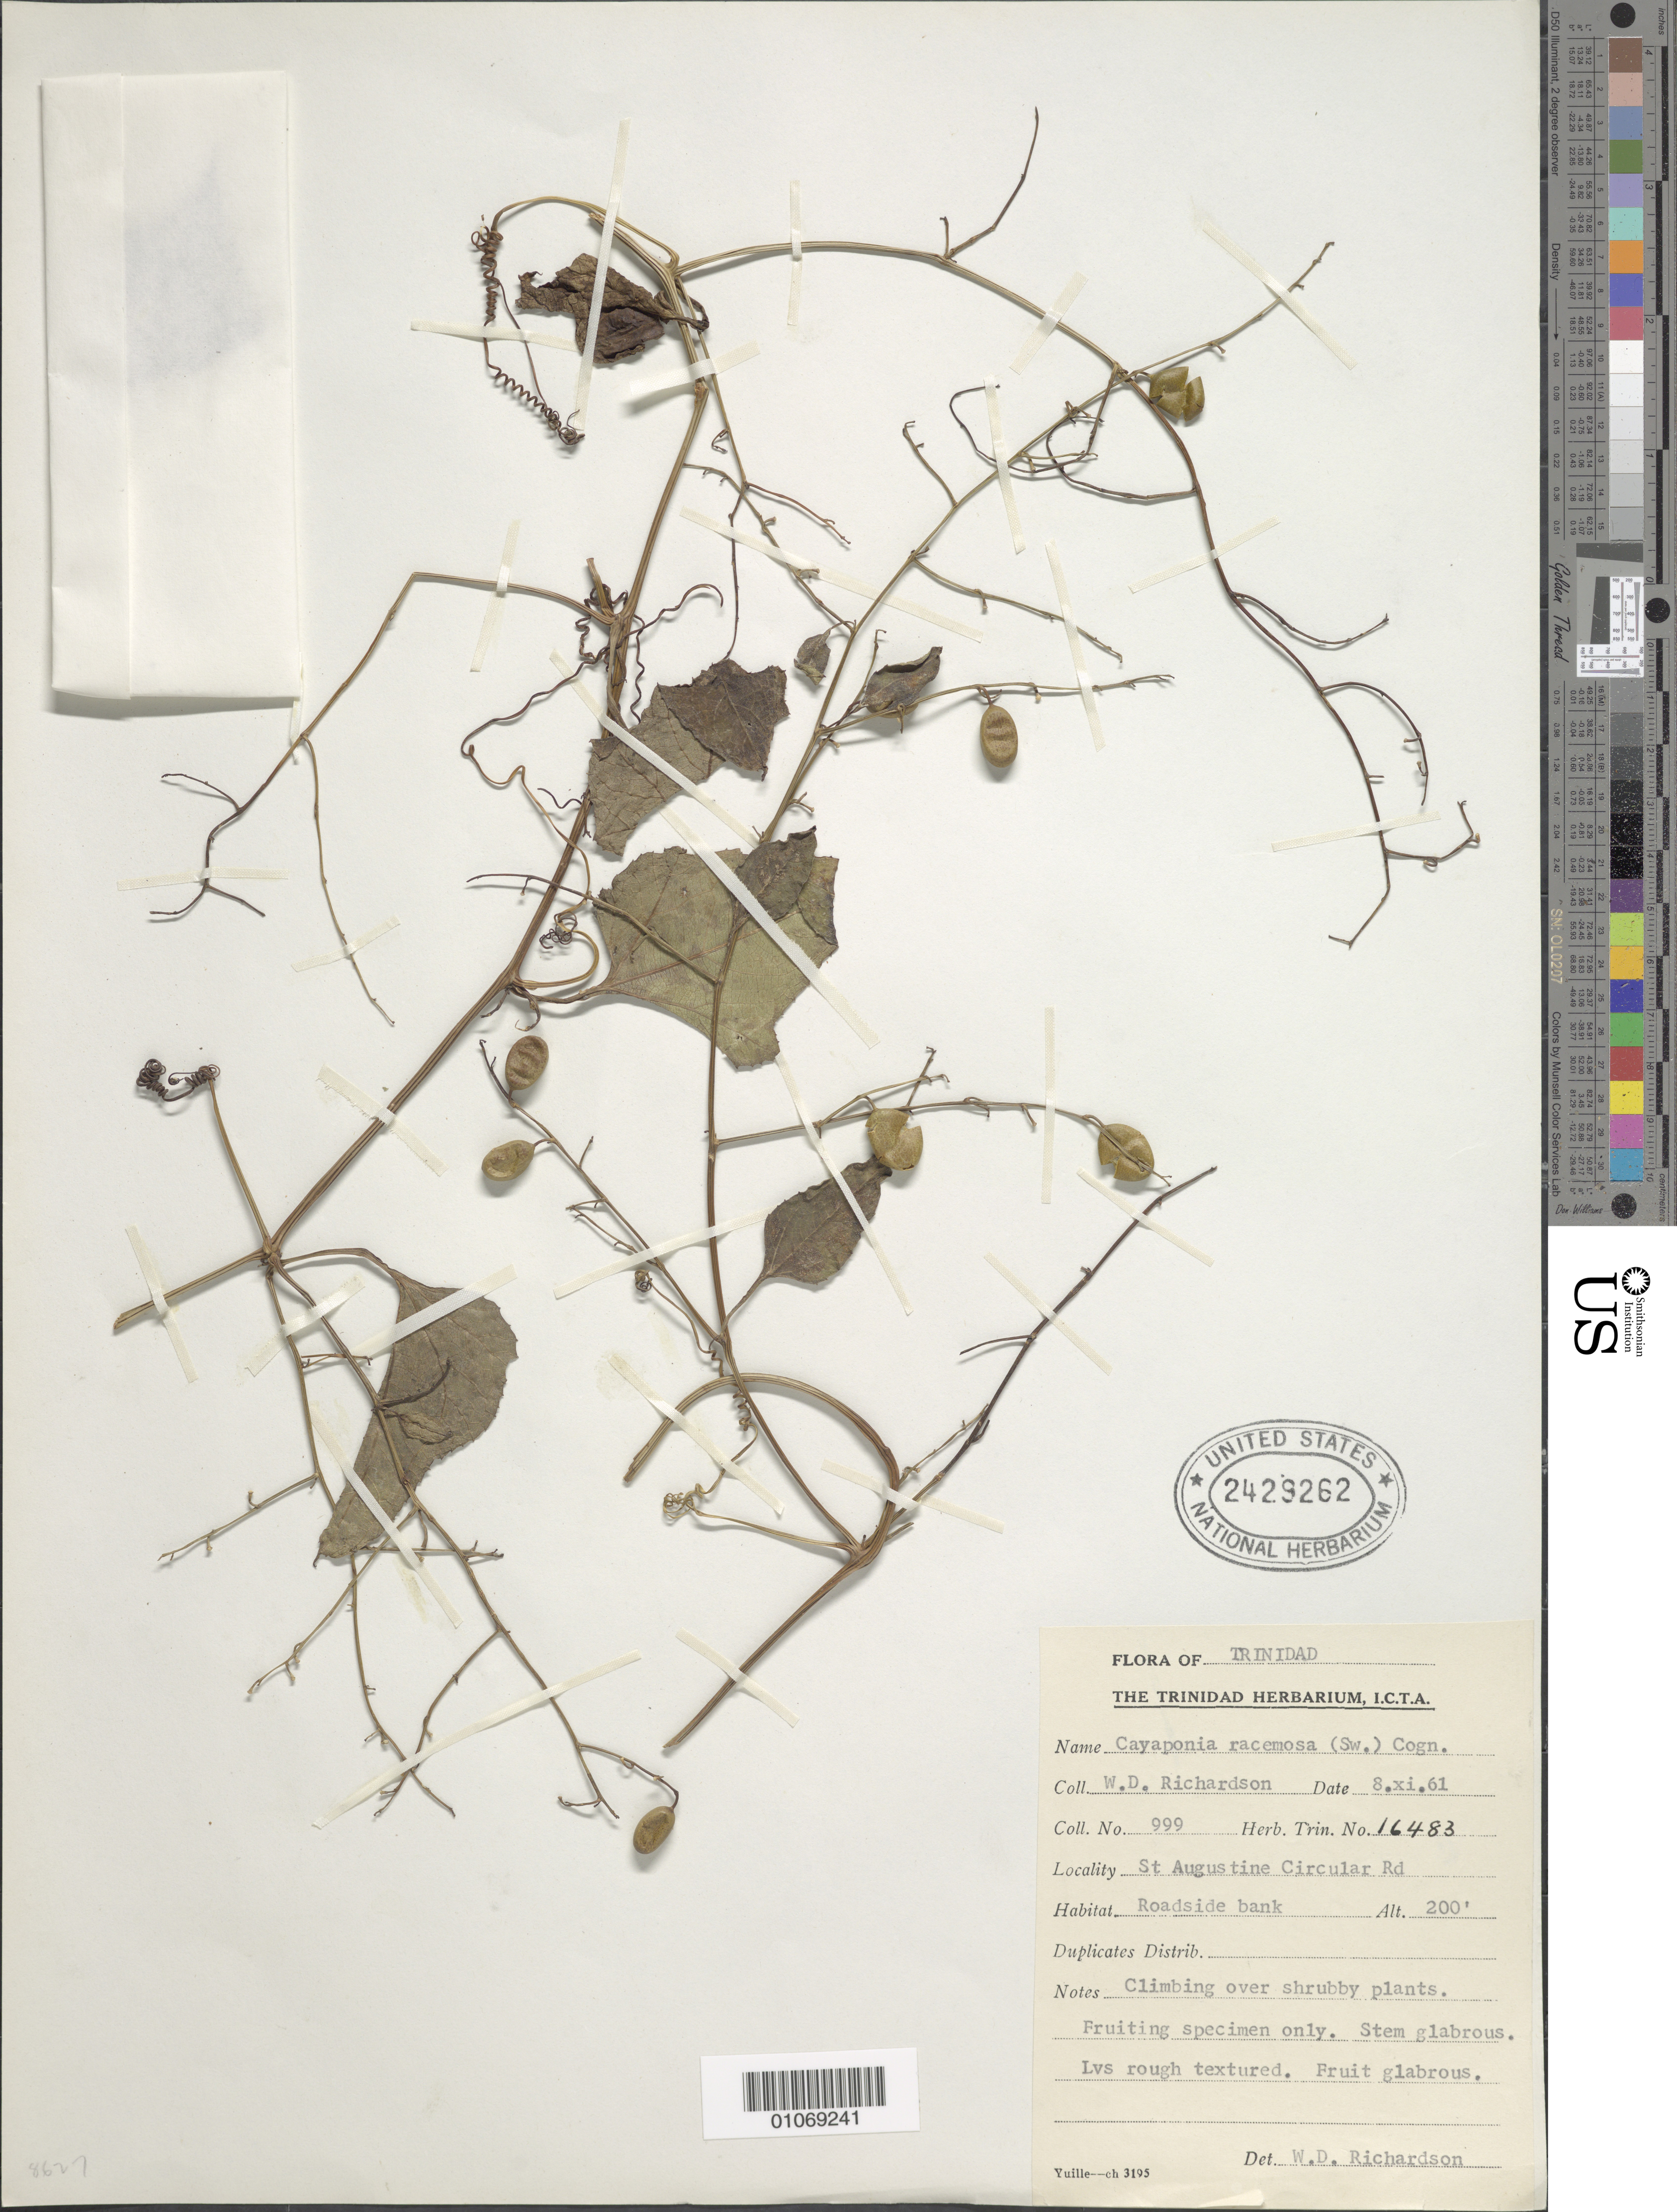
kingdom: Plantae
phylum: Tracheophyta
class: Magnoliopsida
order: Cucurbitales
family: Cucurbitaceae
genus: Cayaponia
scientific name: Cayaponia racemosa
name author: (Mill.) Cogn.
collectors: W. D. Richardson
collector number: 999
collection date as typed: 08 Nov 1961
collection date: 1961-11-08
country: Trinidad and Tobago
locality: St. Augustine Circular Road, roadside bank.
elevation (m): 61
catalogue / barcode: US 2429262